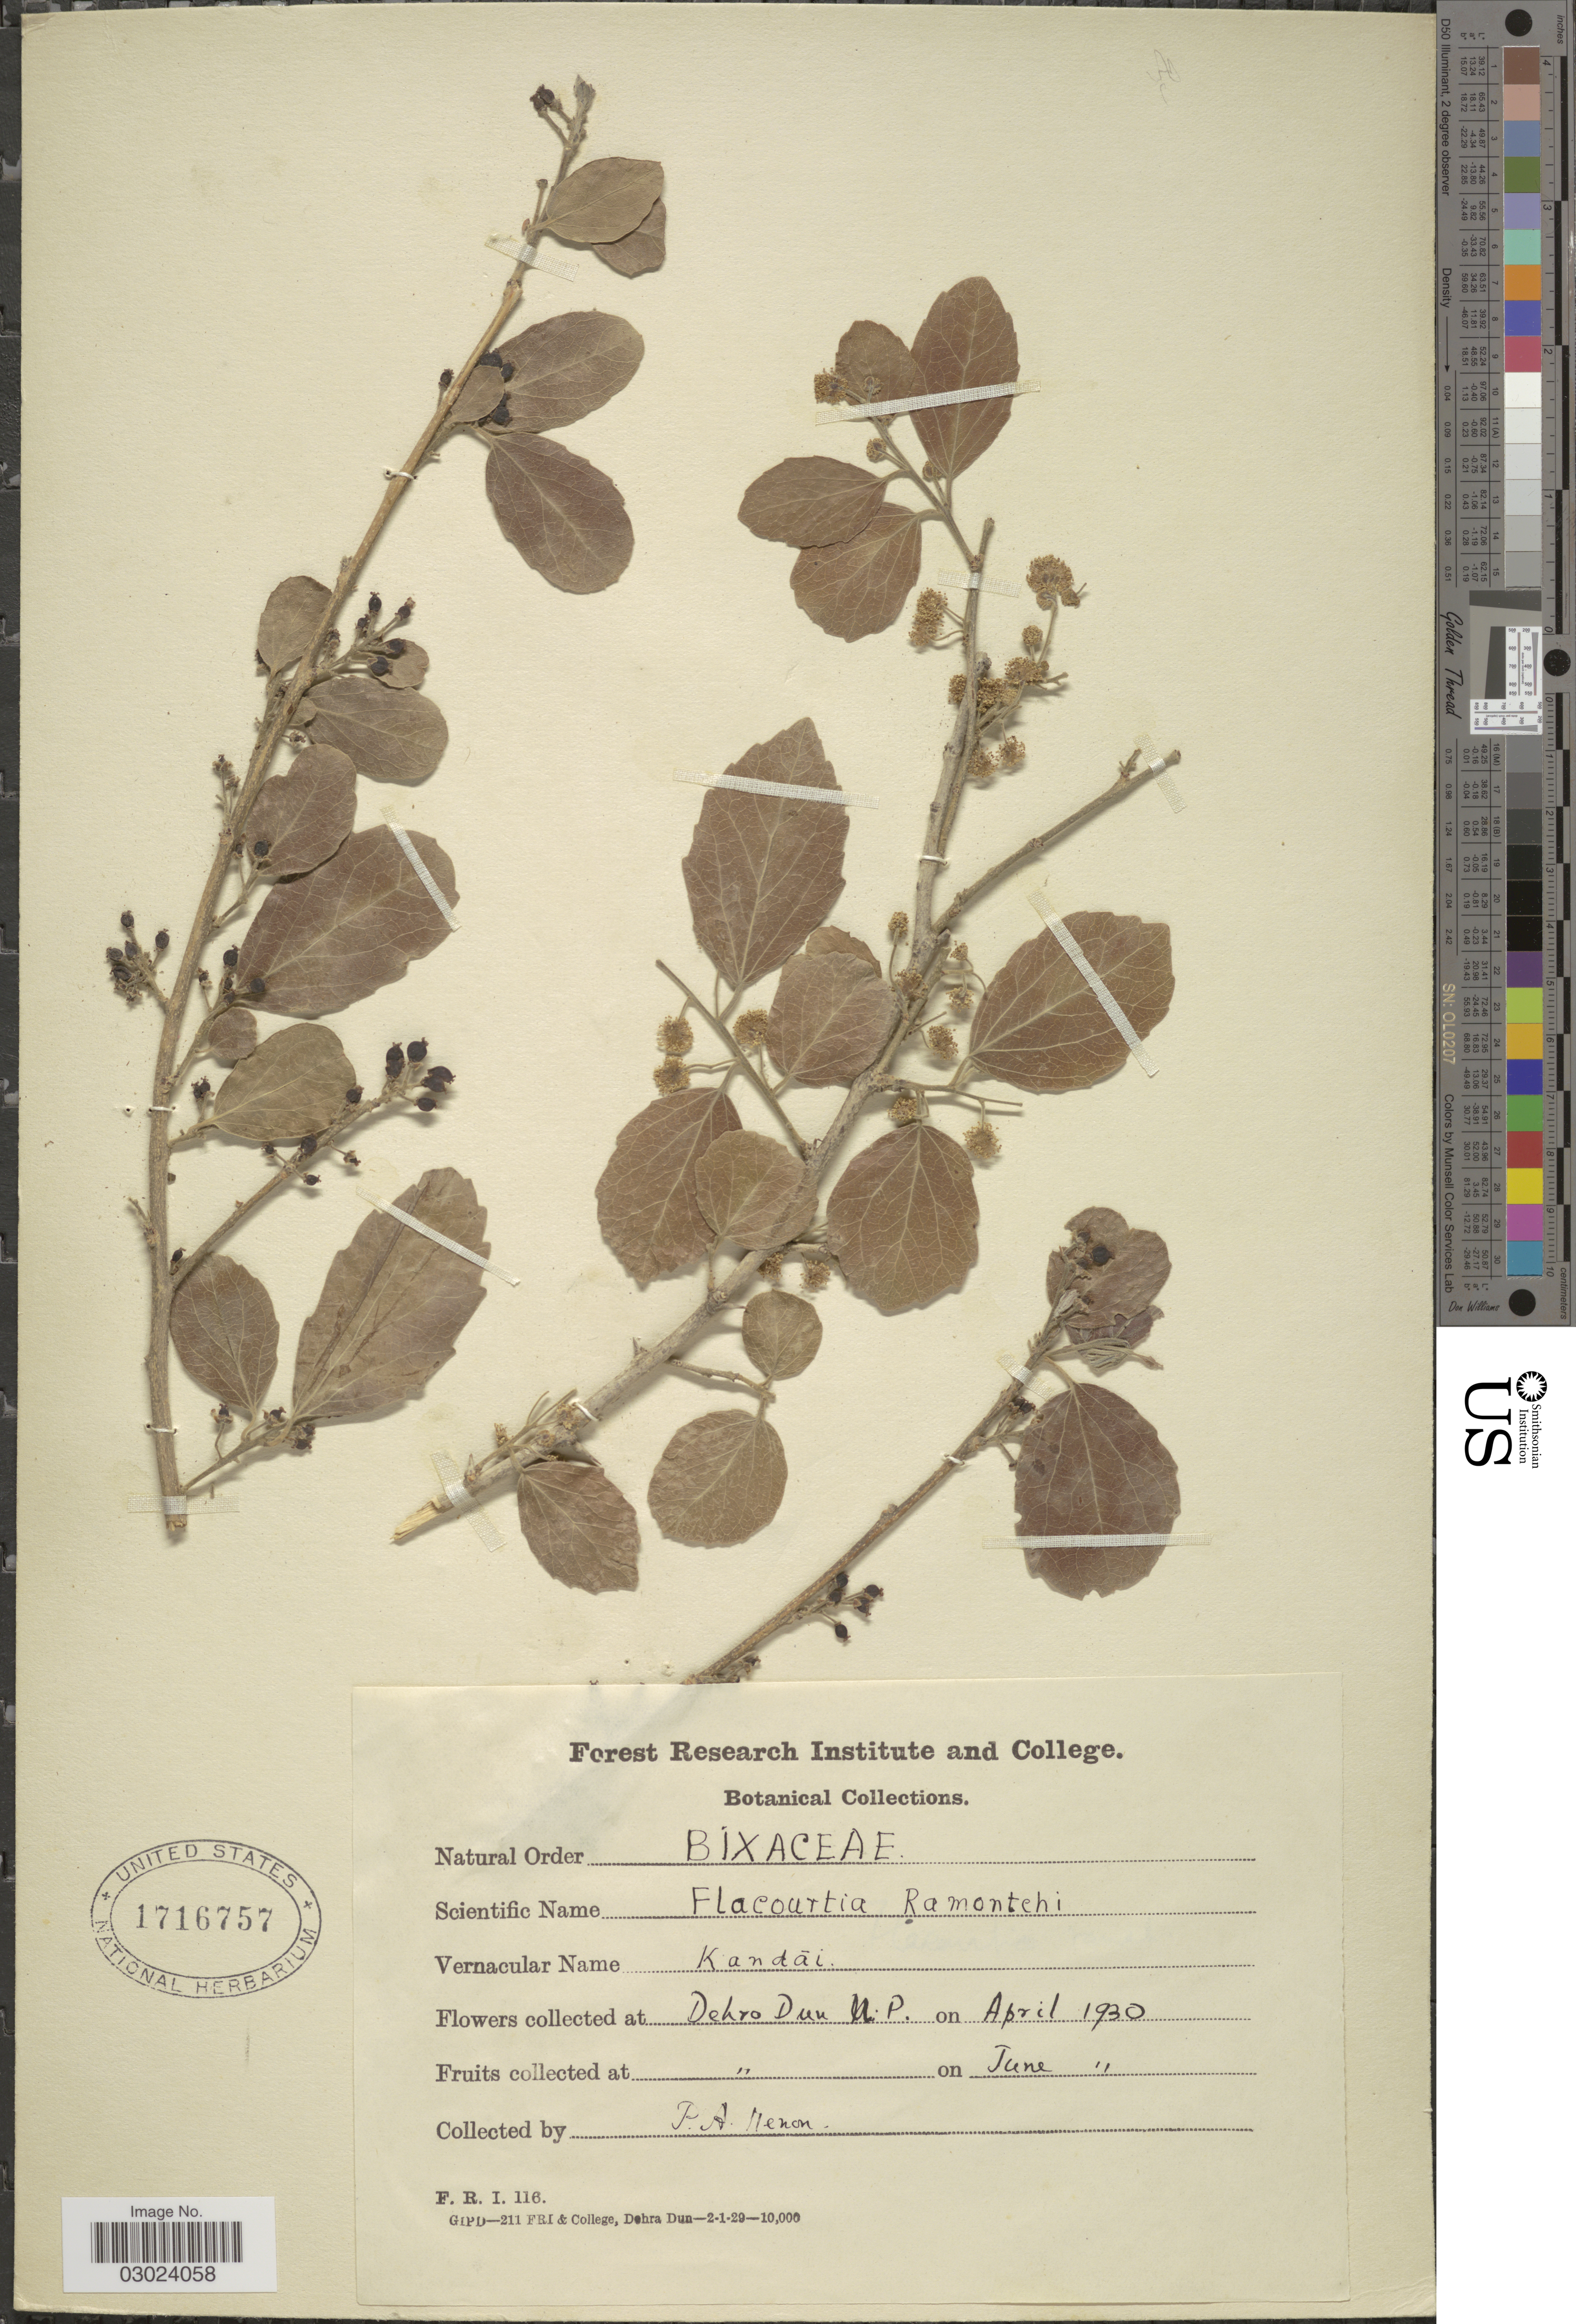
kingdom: Plantae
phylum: Tracheophyta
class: Magnoliopsida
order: Malpighiales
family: Salicaceae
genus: Flacourtia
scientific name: Flacourtia ramontchi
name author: L'Hér.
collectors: P. Menon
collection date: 1930-04/1930-06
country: India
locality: Dehra Dun U. P.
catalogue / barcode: US 1716757